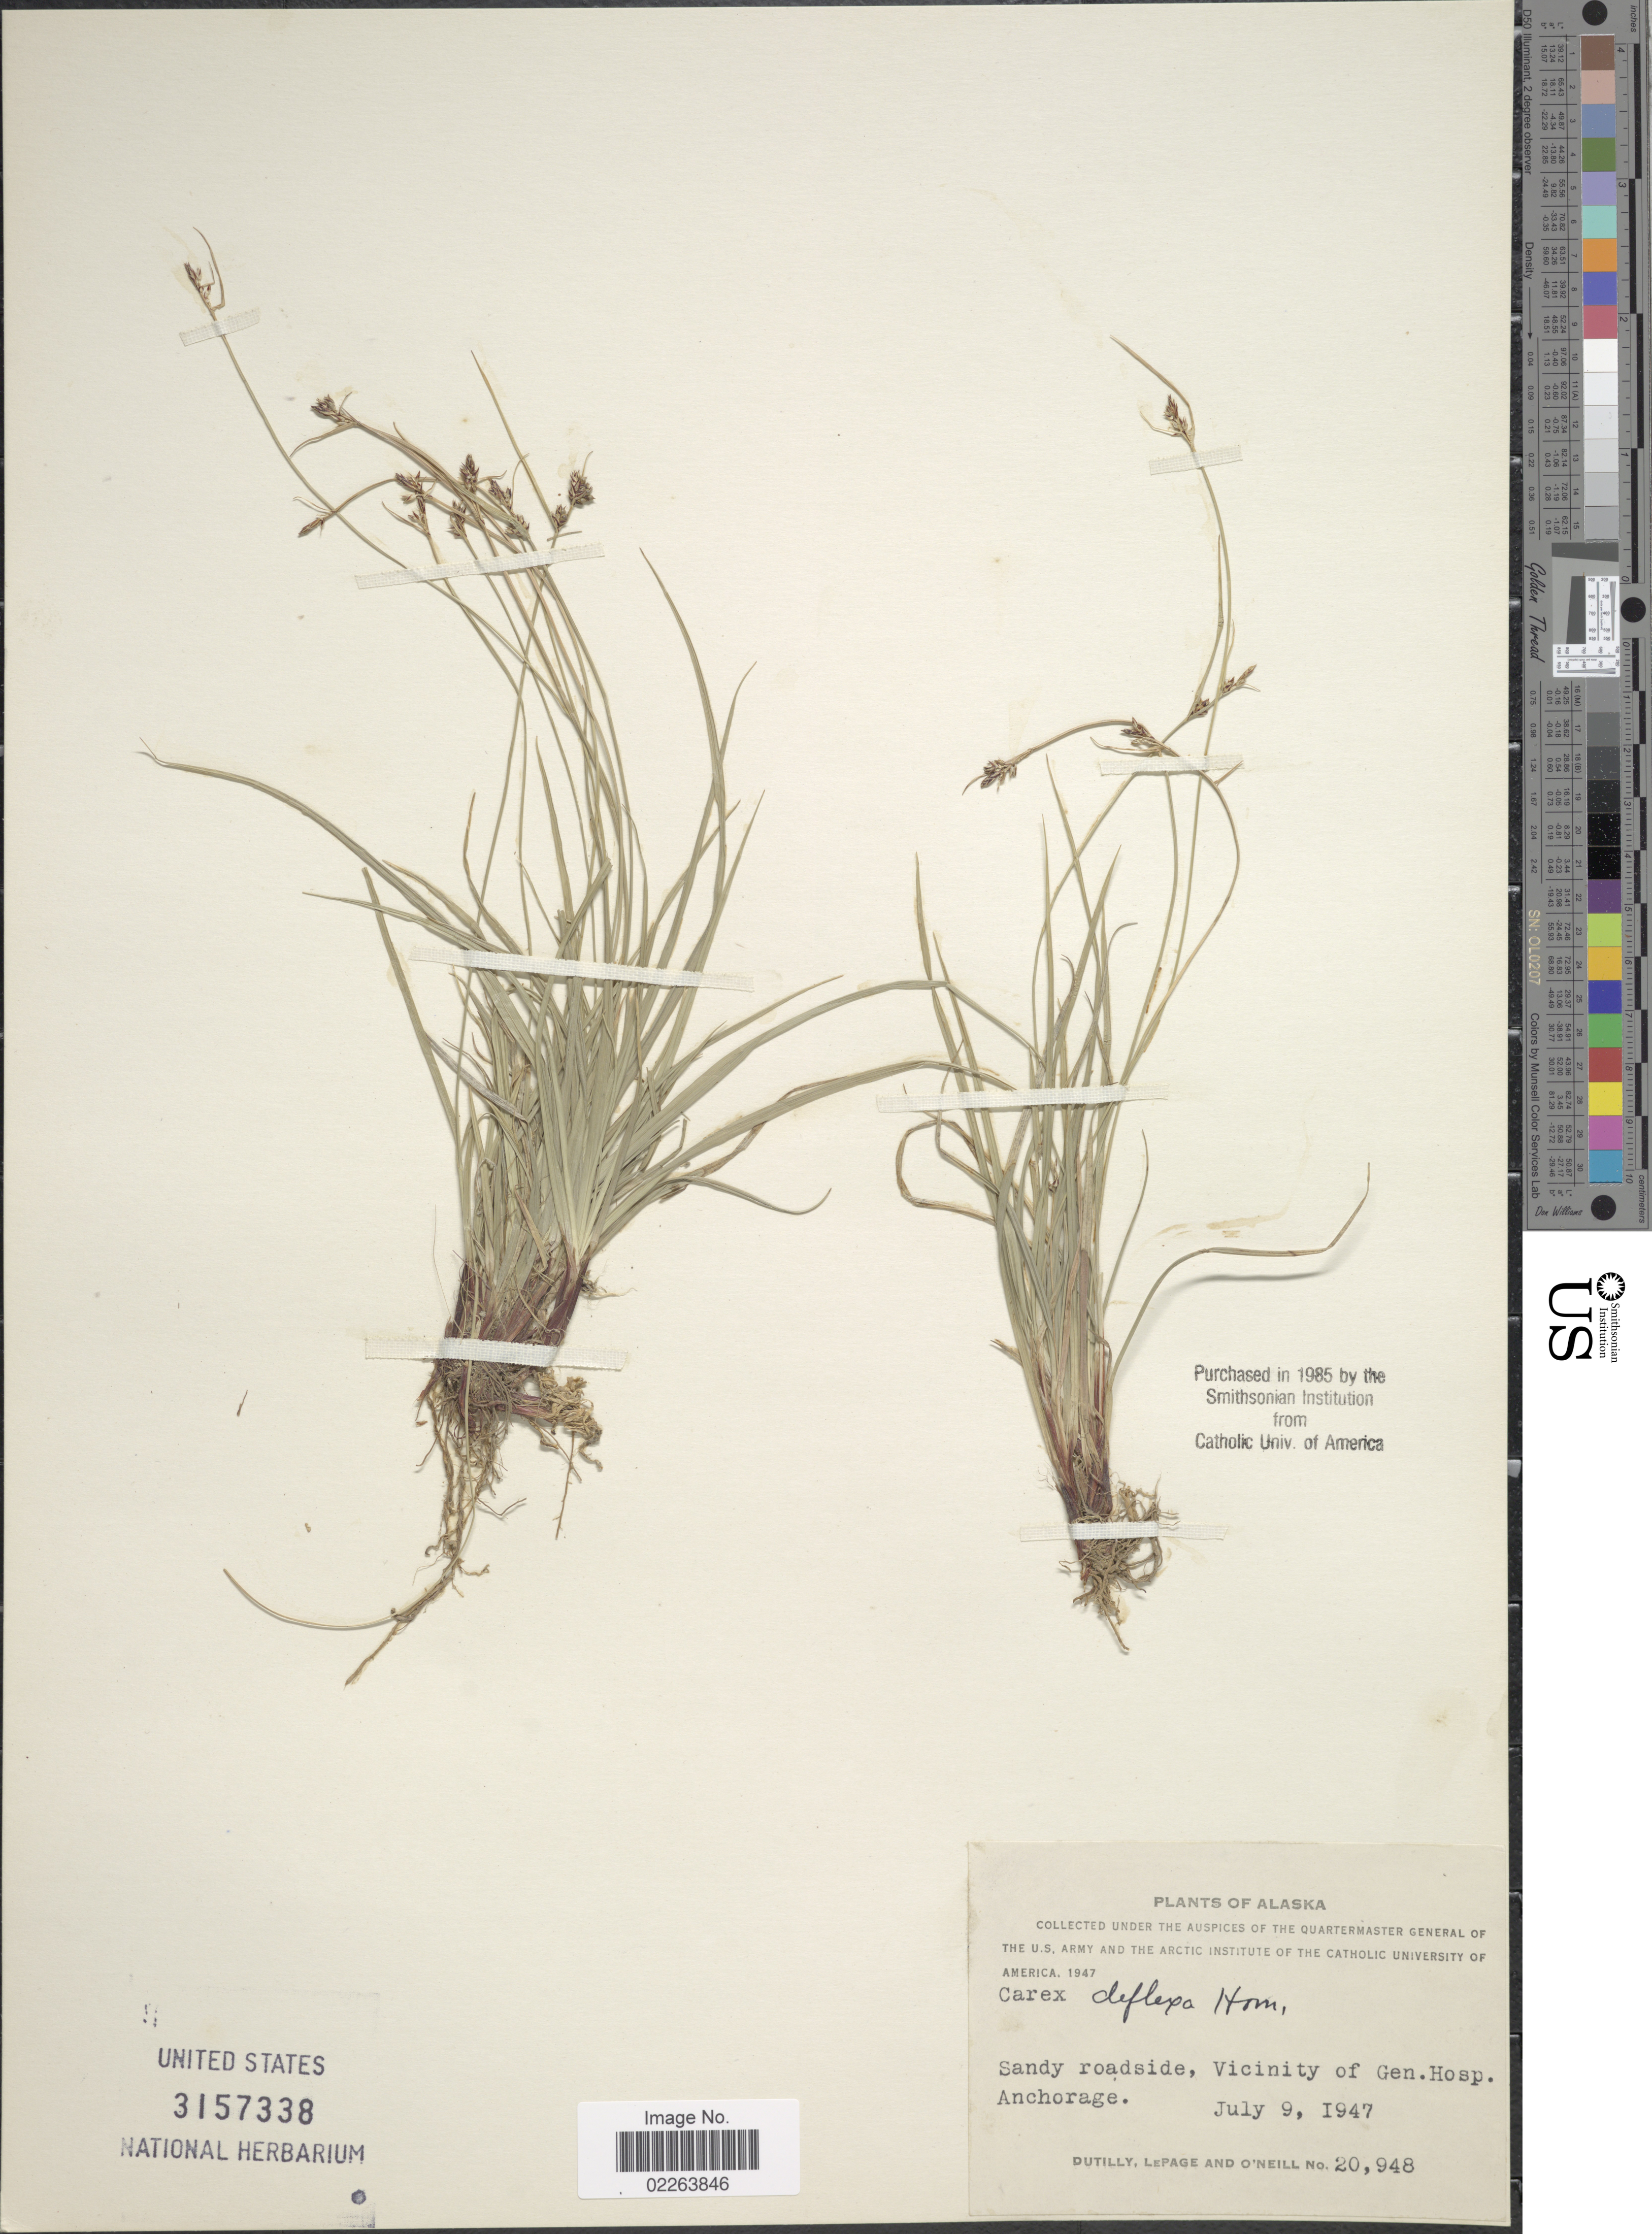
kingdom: Plantae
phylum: Tracheophyta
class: Liliopsida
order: Poales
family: Cyperaceae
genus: Carex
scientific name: Carex deflexa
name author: Hornem.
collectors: -. Dutilly, -. LePage & O' Neill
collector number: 20948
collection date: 1947-07-09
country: United States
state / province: Alaska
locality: Sandy roadside, vicinity of Gen. Hosp., Anchorage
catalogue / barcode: US 3157338